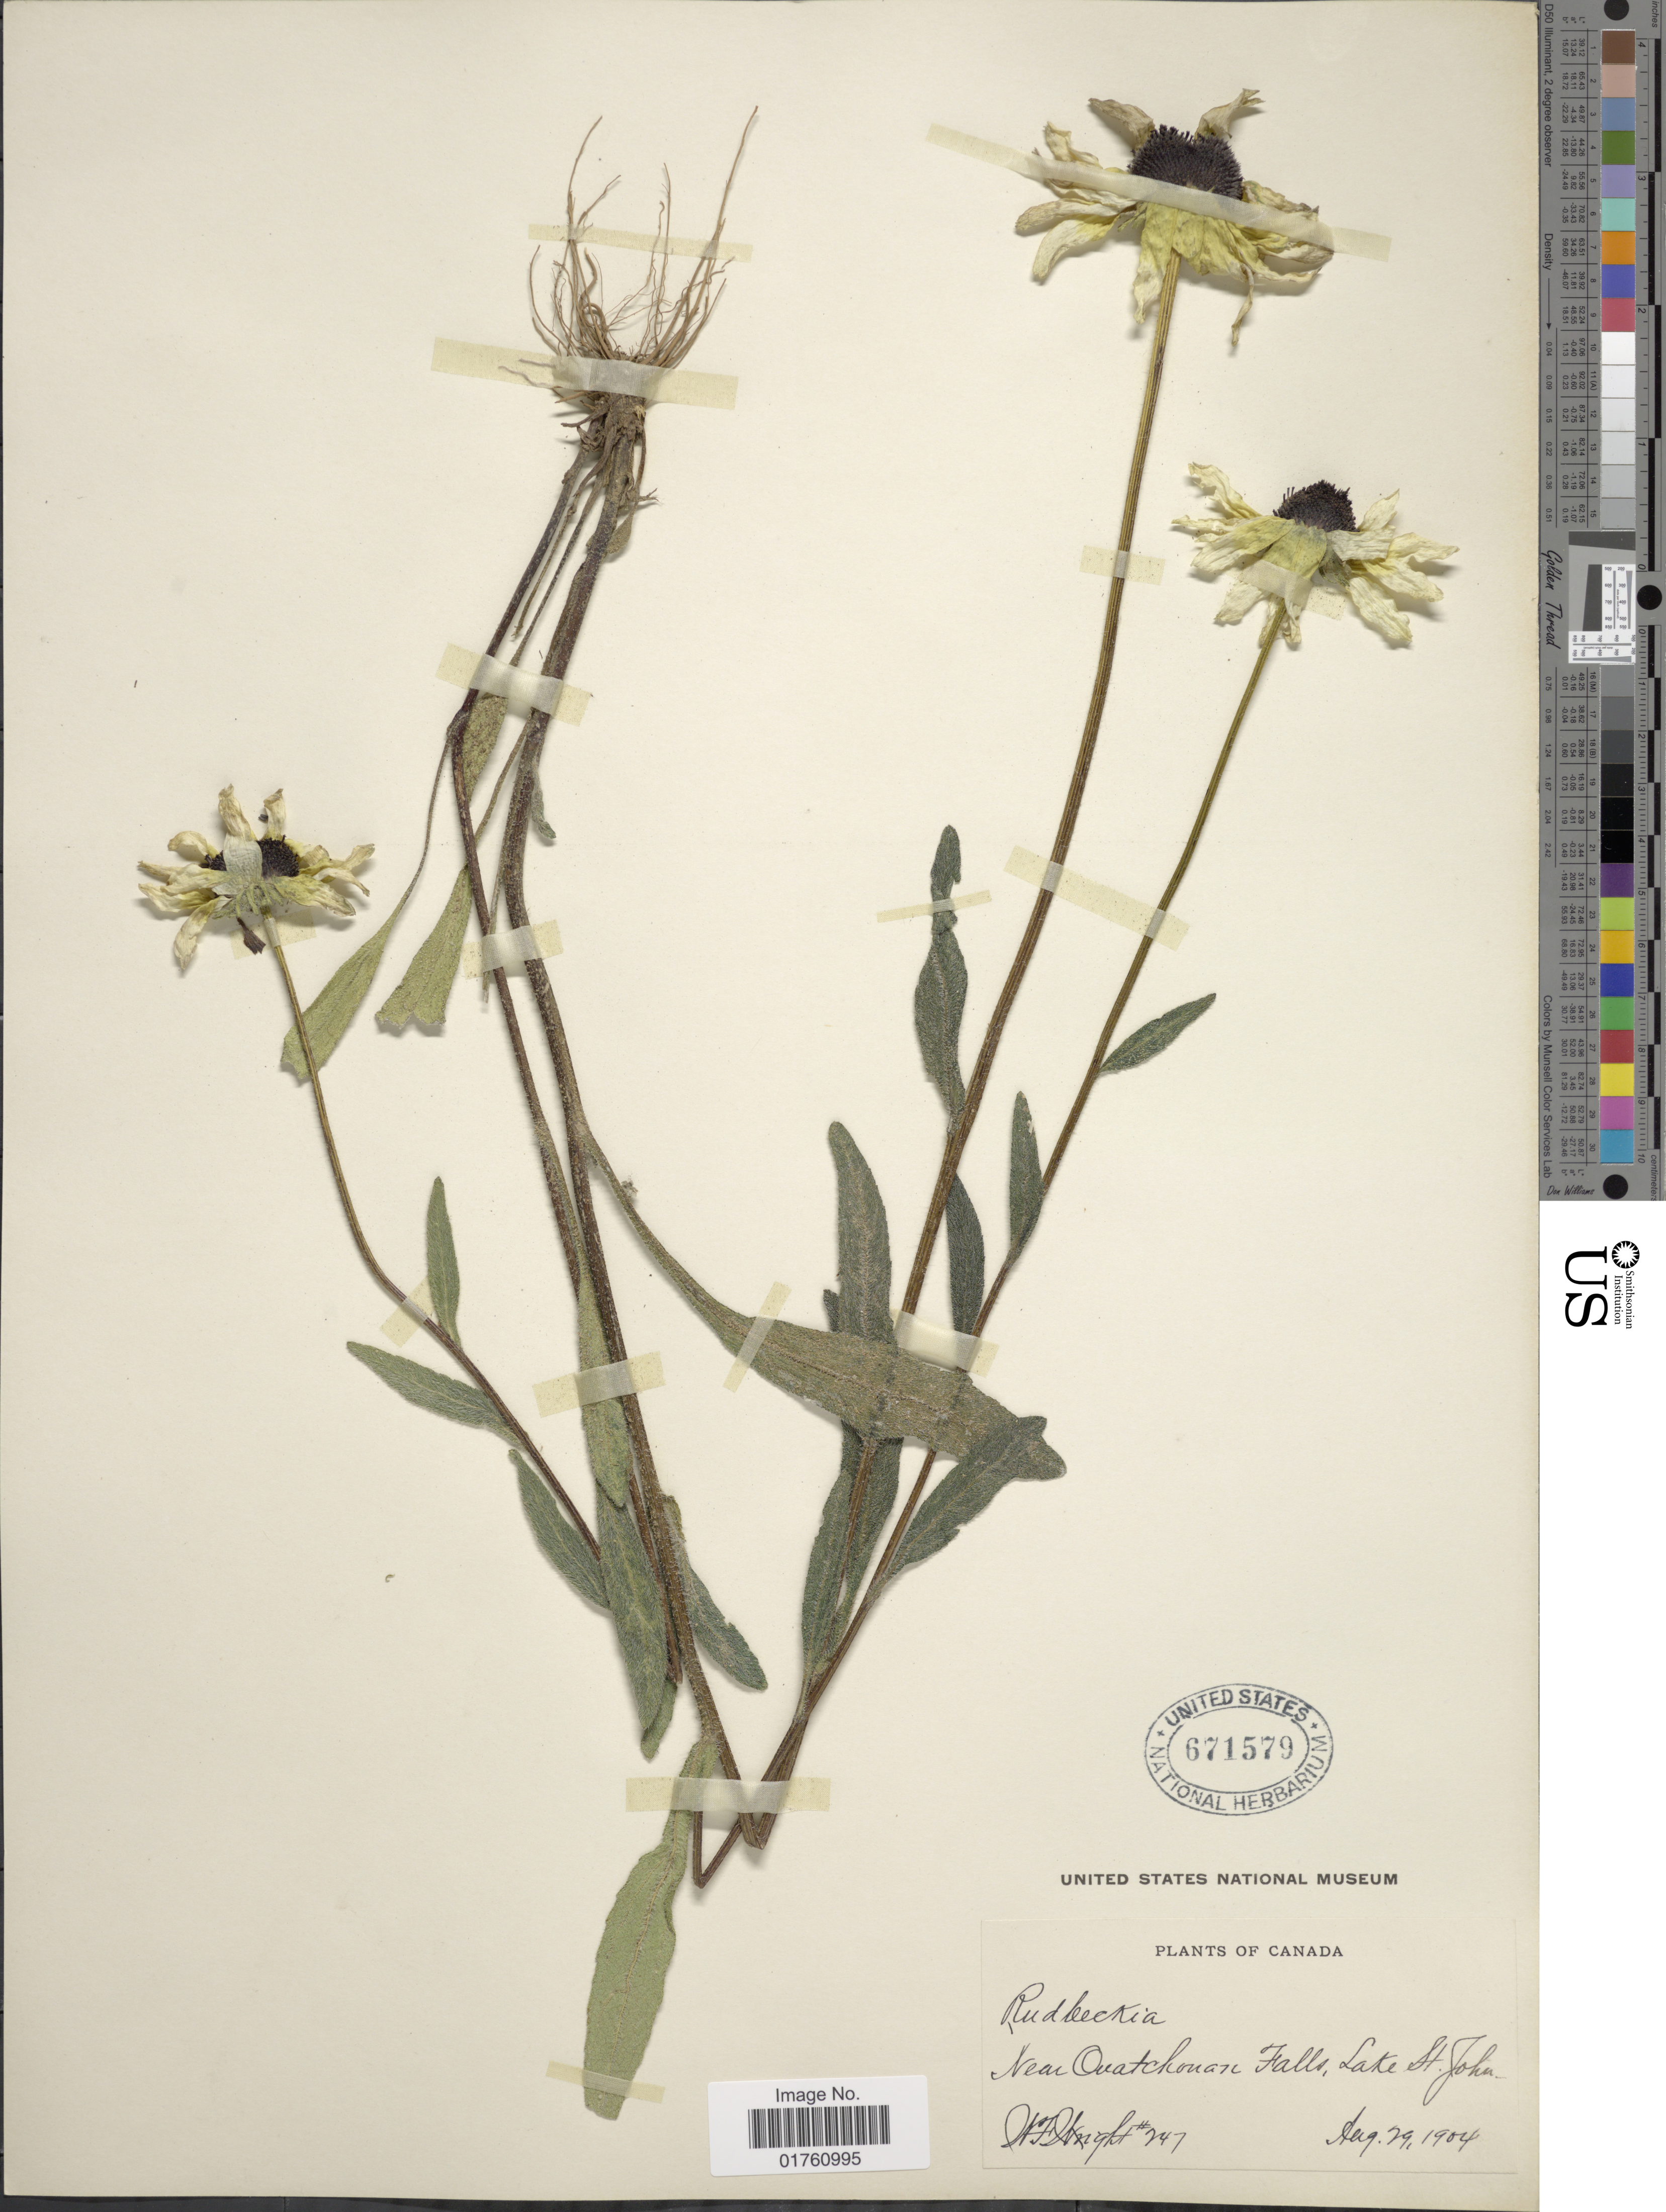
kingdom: Plantae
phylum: Tracheophyta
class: Magnoliopsida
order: Asterales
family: Asteraceae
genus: Rudbeckia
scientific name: Rudbeckia hirta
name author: L.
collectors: W. F. Wright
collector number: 247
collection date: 1904-08-29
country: Canada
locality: Near Ouiatchouan Falls, Lake St. John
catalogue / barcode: US 671579